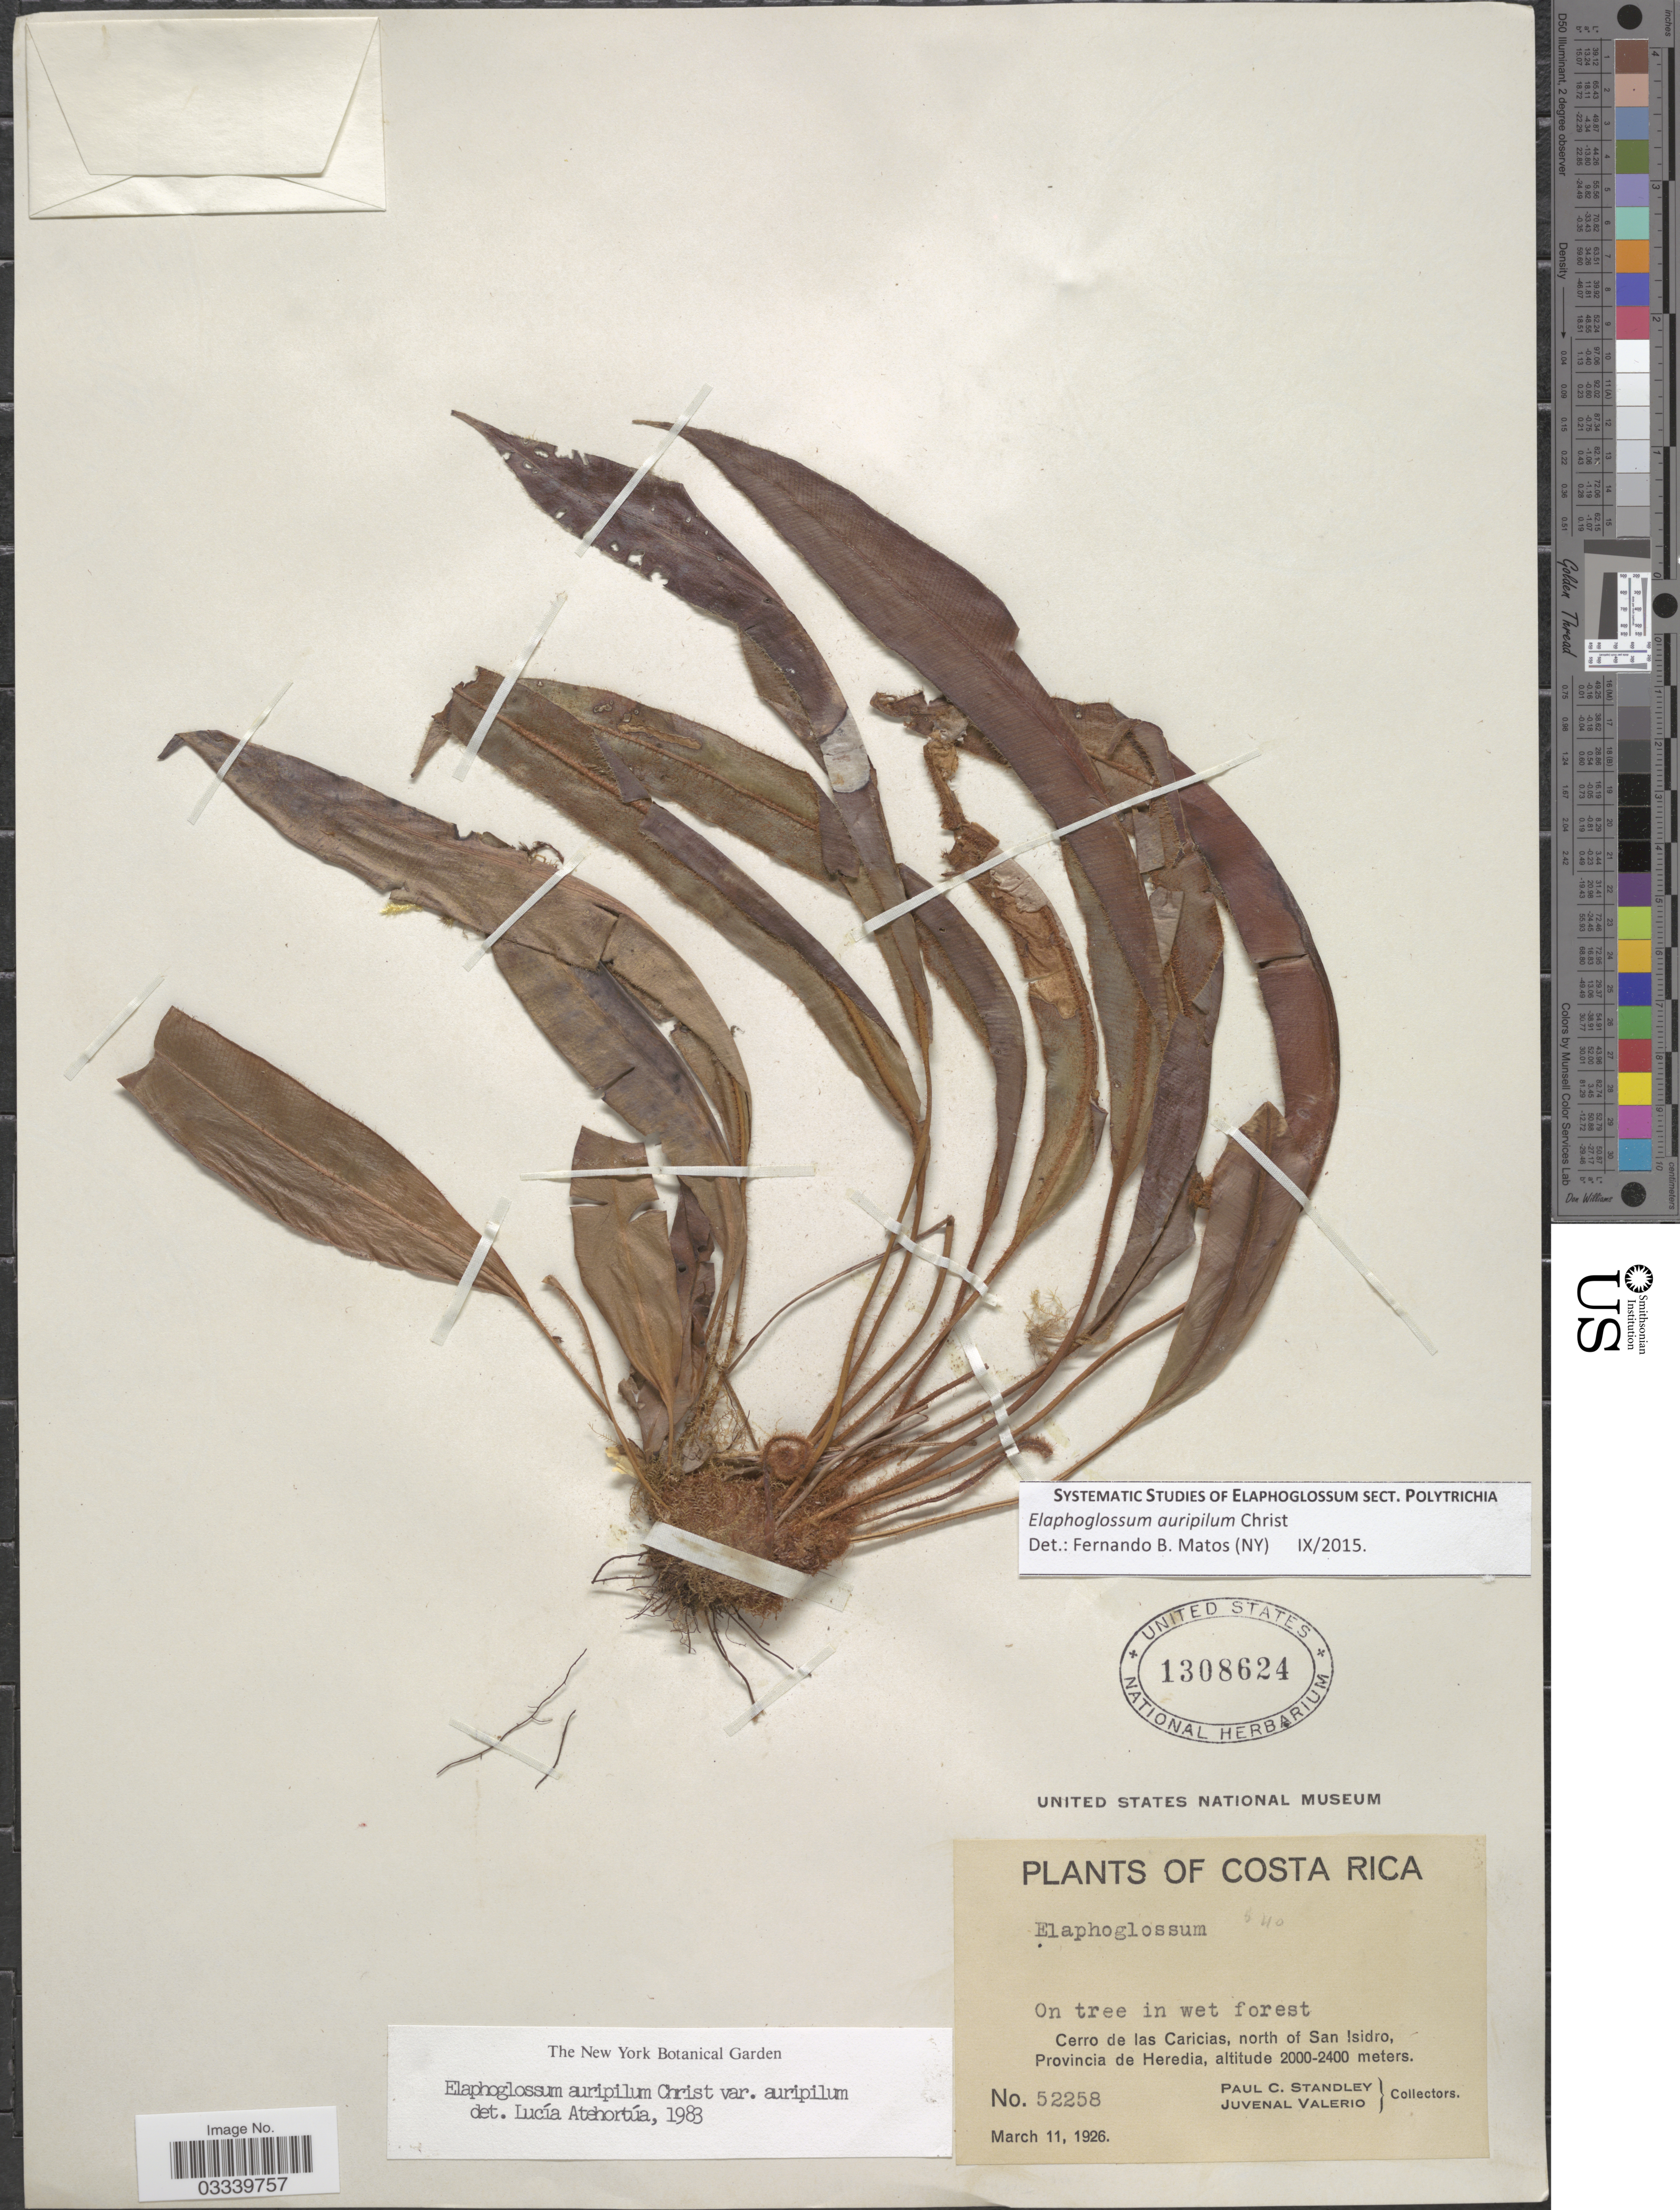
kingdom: Plantae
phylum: Tracheophyta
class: Polypodiopsida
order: Polypodiales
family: Dryopteridaceae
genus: Elaphoglossum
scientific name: Elaphoglossum auripilum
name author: Christ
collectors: P. C. Standley & J. Valerio R.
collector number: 52258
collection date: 1926-03-11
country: Costa Rica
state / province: Heredia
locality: Cerro de las Caricias, north of San Isidro.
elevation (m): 2000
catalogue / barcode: US 1308624